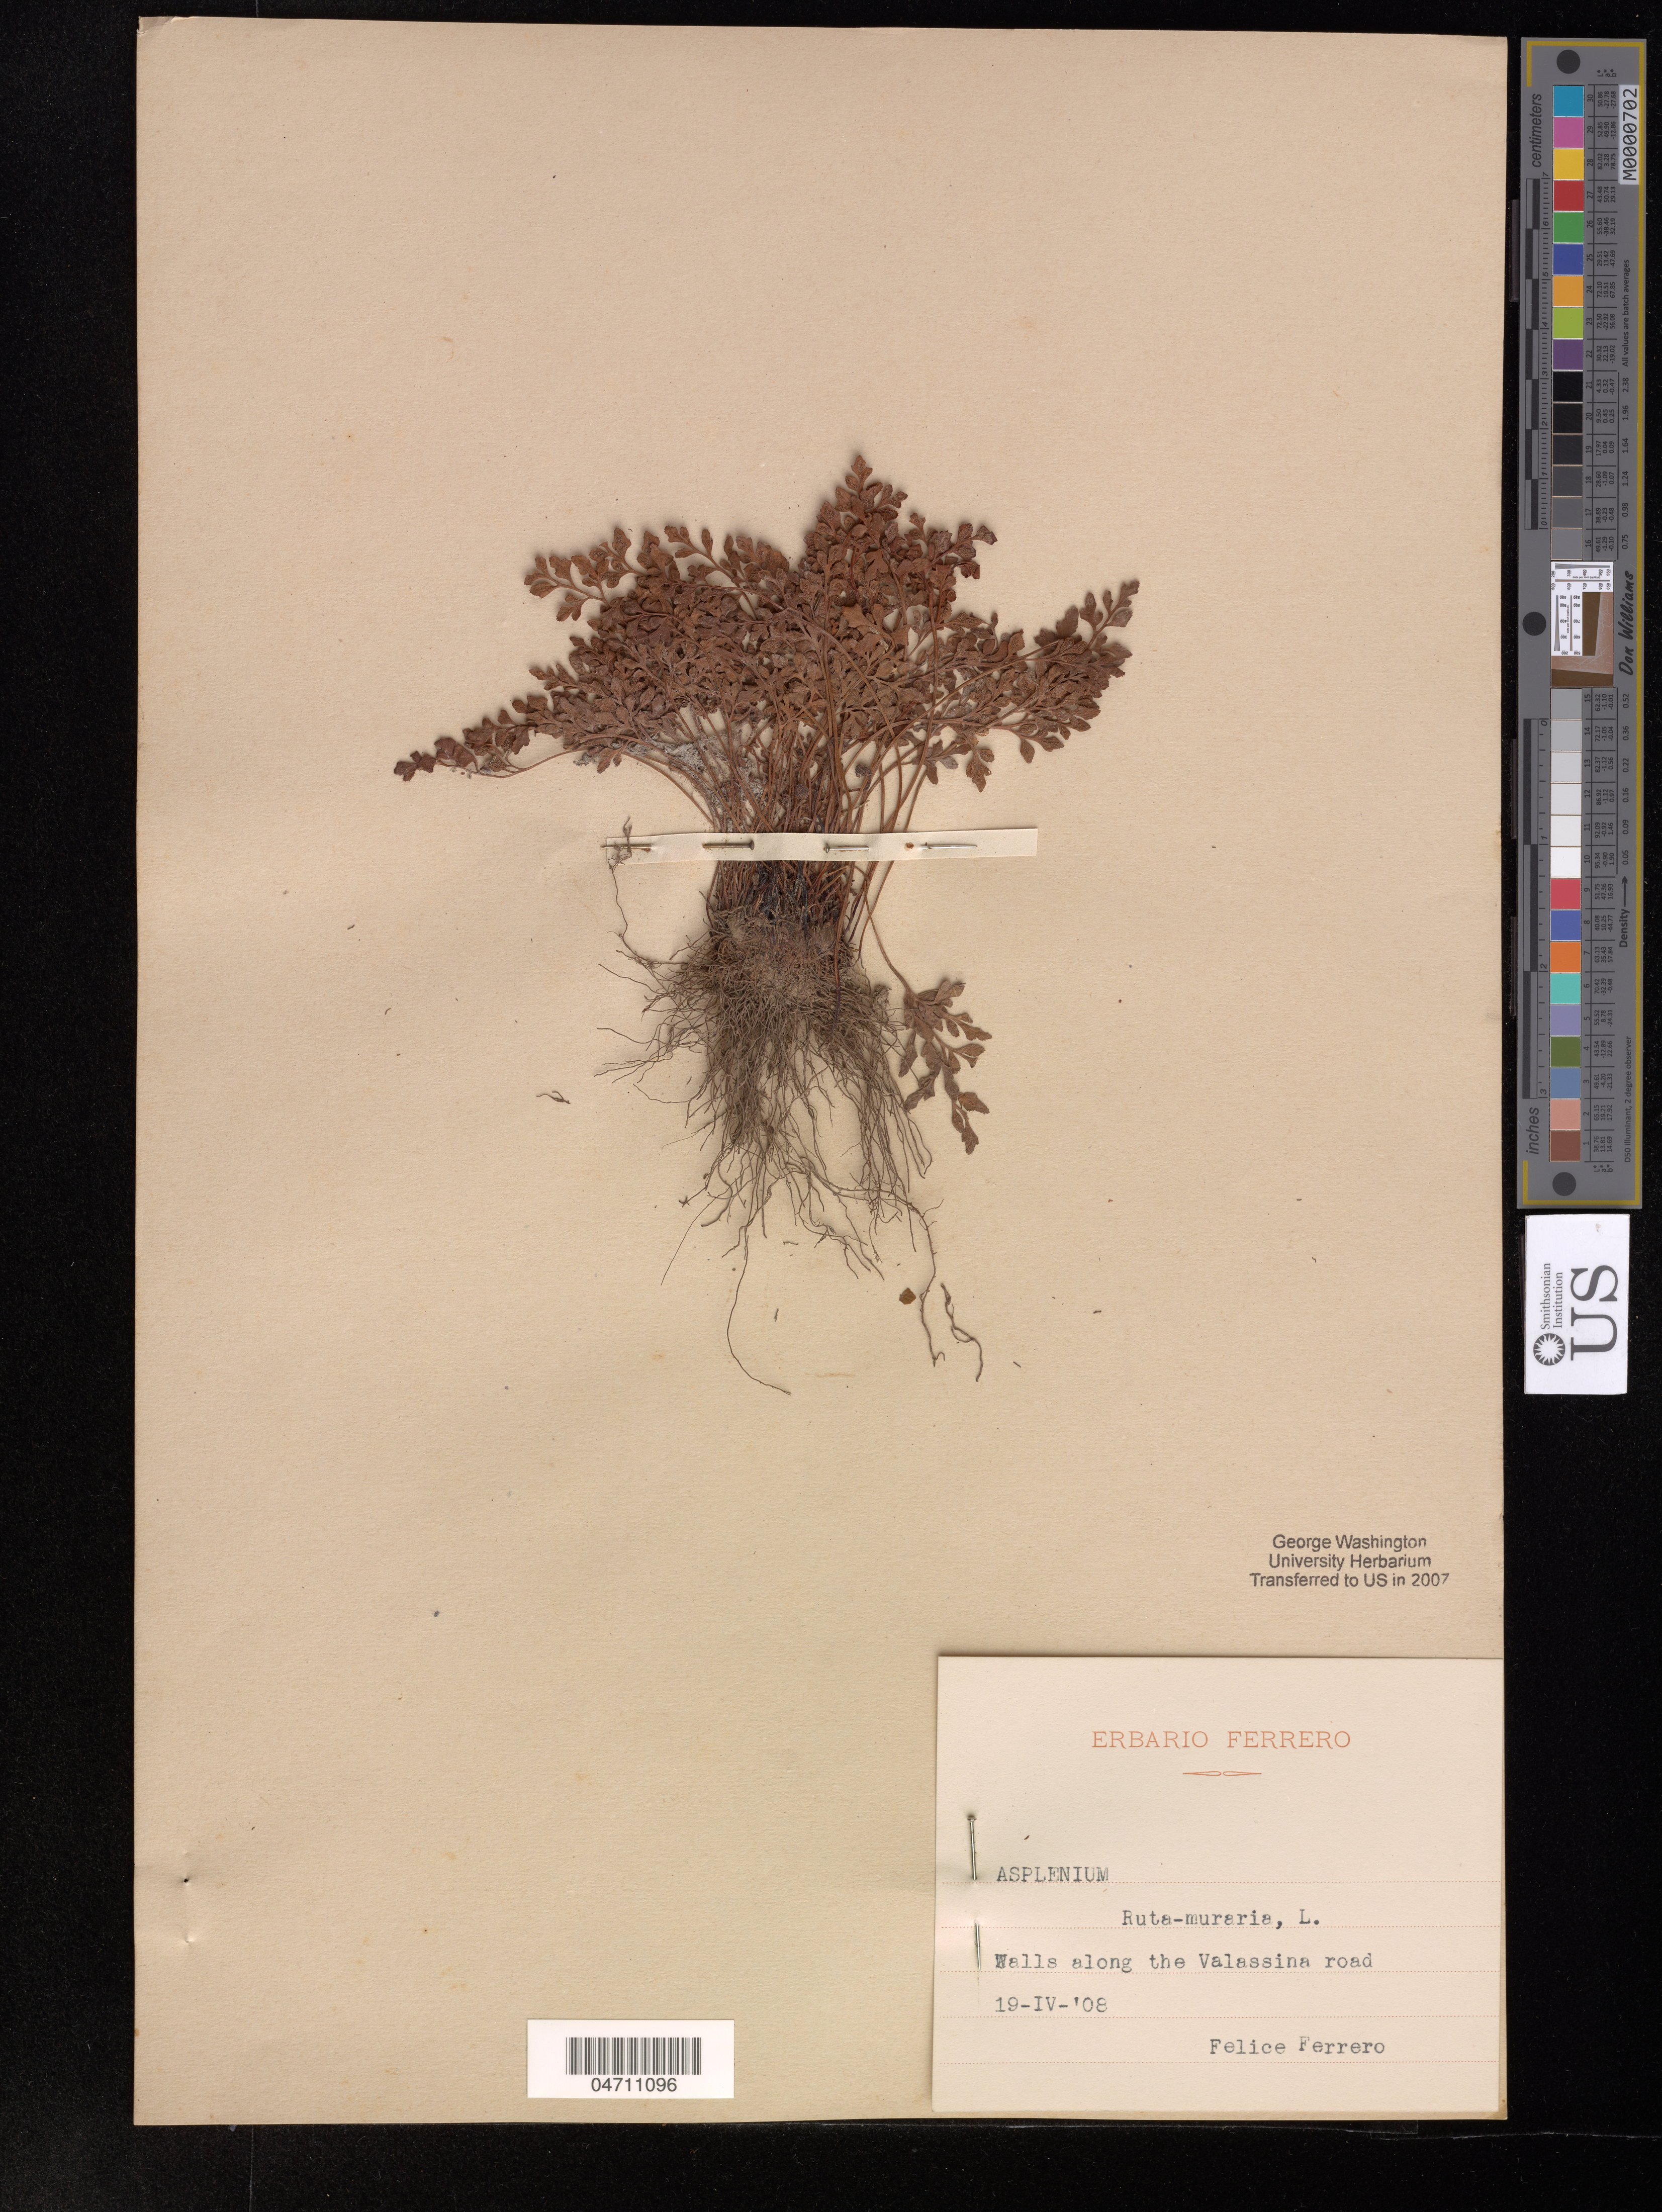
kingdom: Plantae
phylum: Tracheophyta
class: Polypodiopsida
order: Polypodiales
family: Aspleniaceae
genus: Asplenium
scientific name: Asplenium ruta-muraria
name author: L.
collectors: F. Ferrero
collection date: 1908-04-19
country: Italy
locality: Walls along the Valassina road.